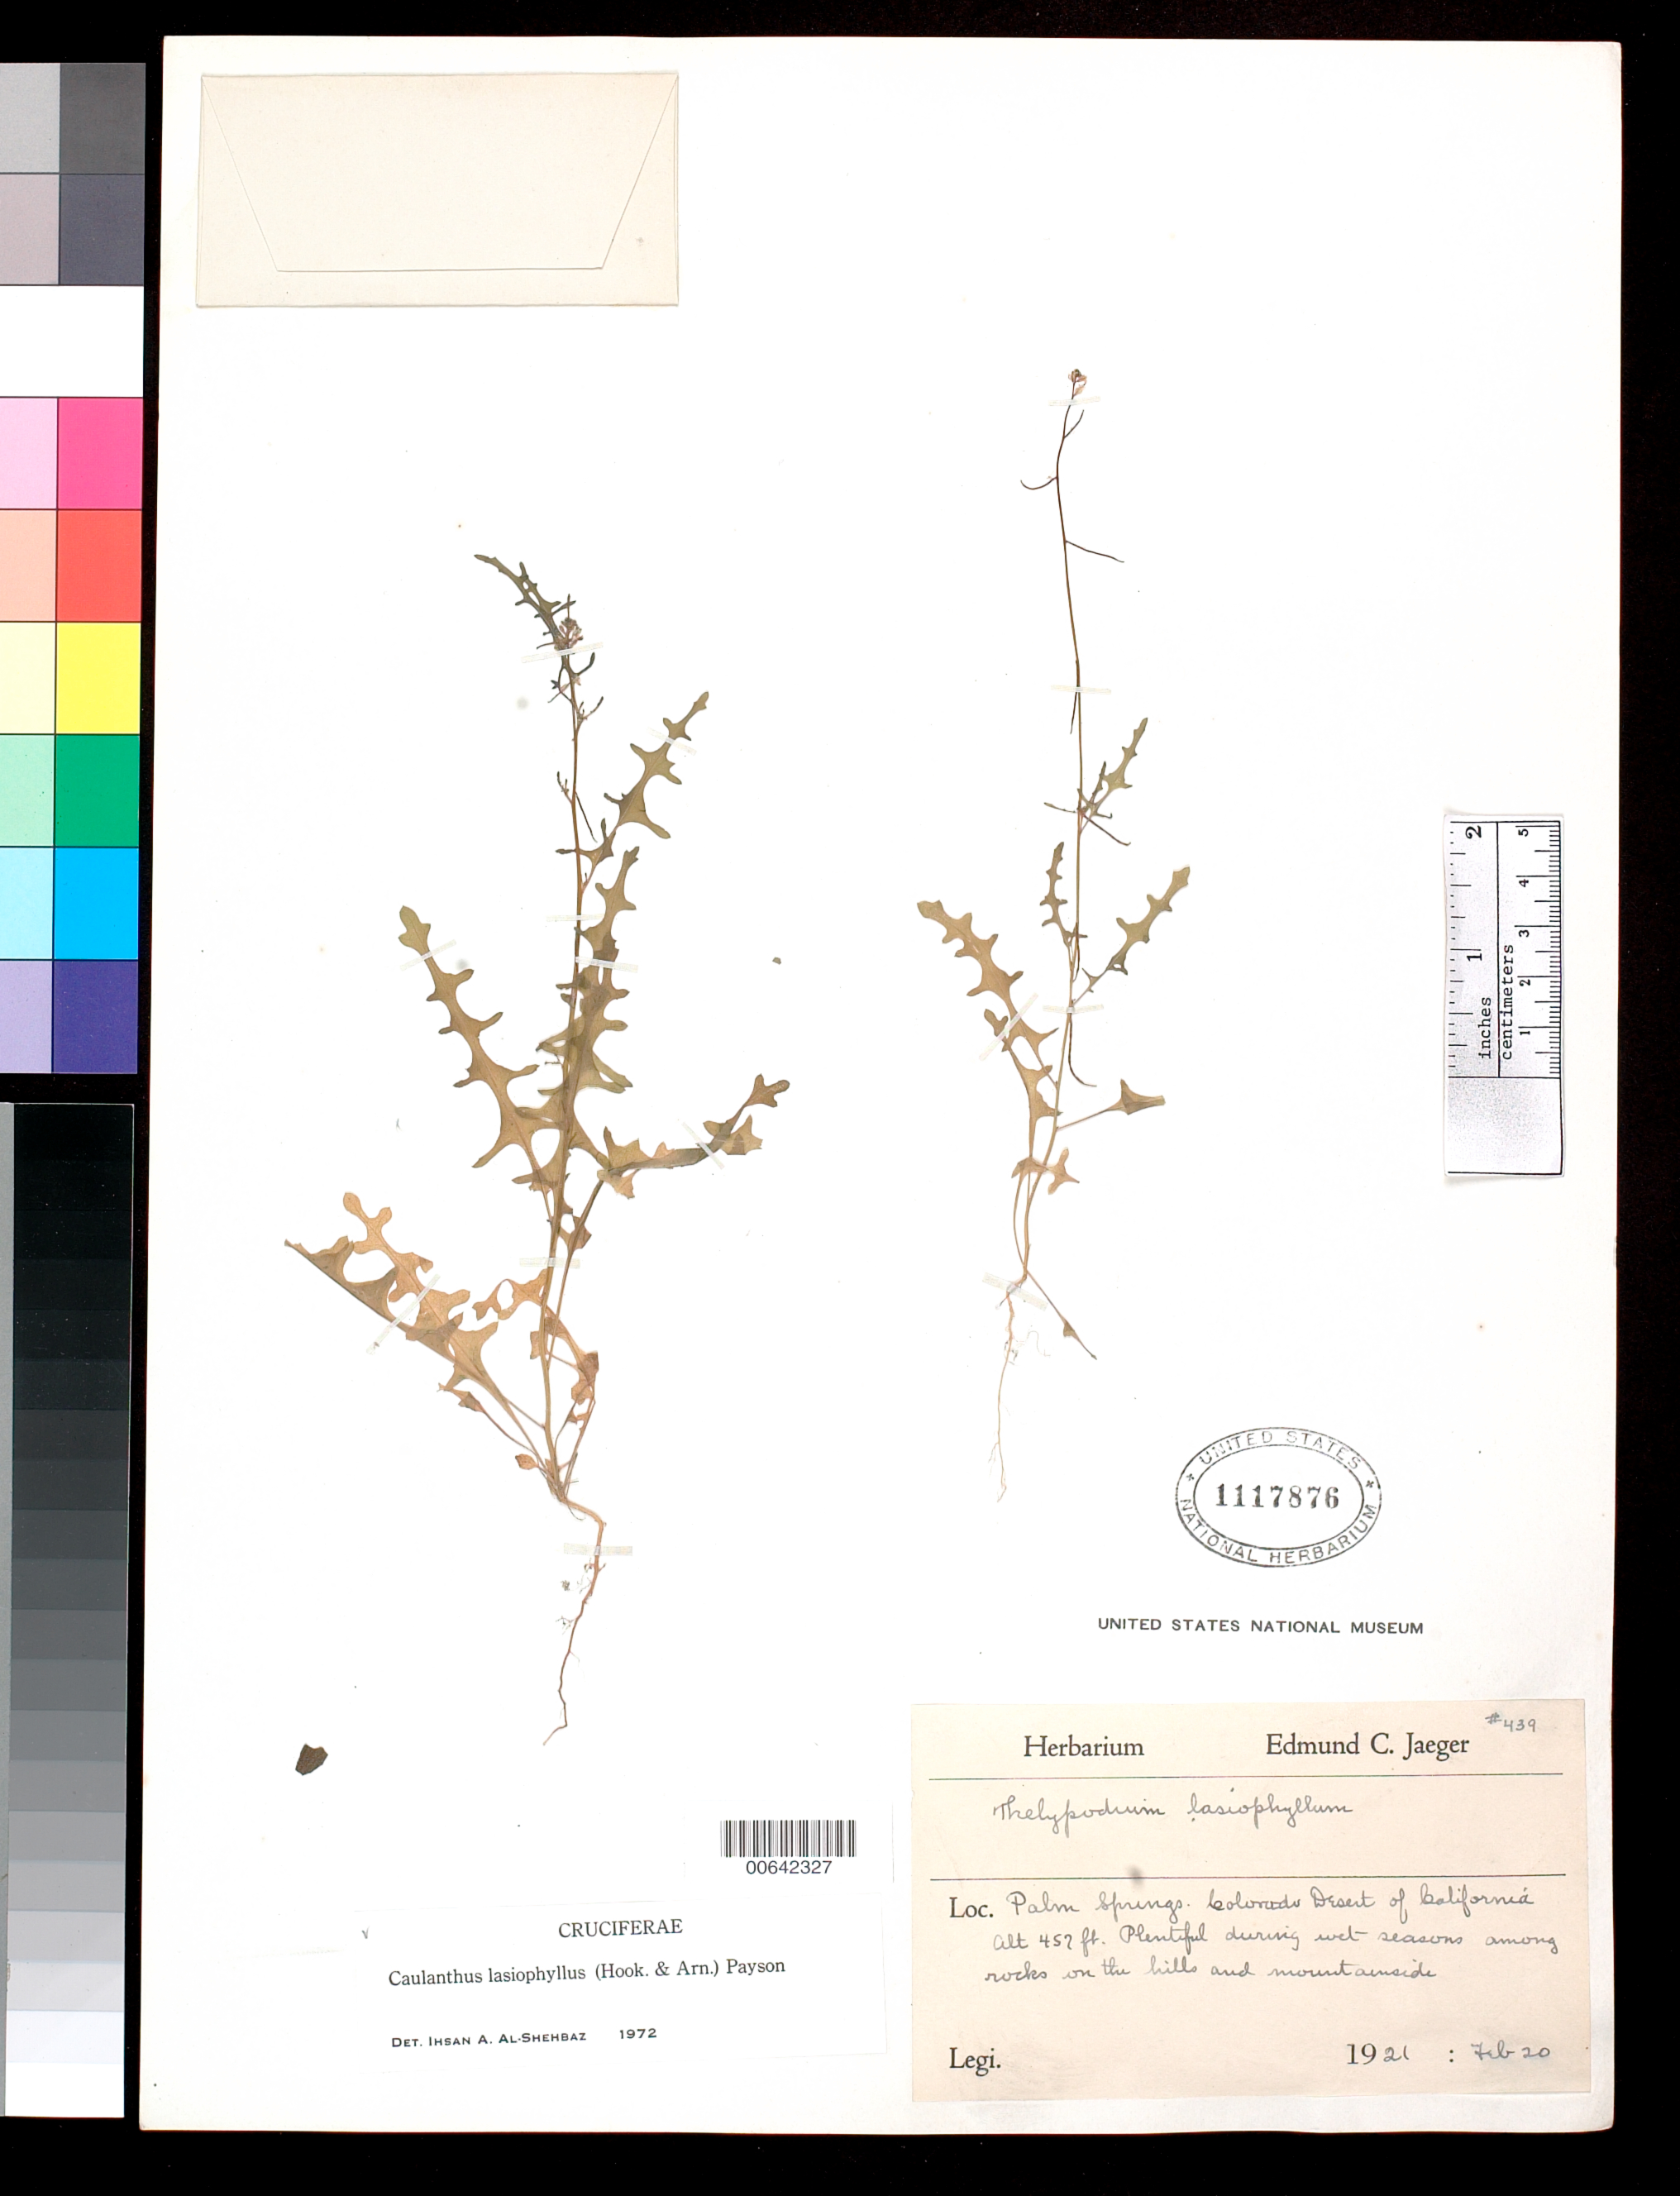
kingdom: Plantae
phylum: Tracheophyta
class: Magnoliopsida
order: Brassicales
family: Brassicaceae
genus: Caulanthus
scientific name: Caulanthus lasiophyllus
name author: (Hook. & Arn.) Payson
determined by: Al-Shehbaz, I. A., (MO), Missouri Botanical Garden (UNITED STATES)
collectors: E. Jaeger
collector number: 439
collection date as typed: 20 Feb 1921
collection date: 1921-02-20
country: United States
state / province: California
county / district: Riverside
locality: Palm Springs, Colorado Desert.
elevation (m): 139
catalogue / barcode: US 1117876